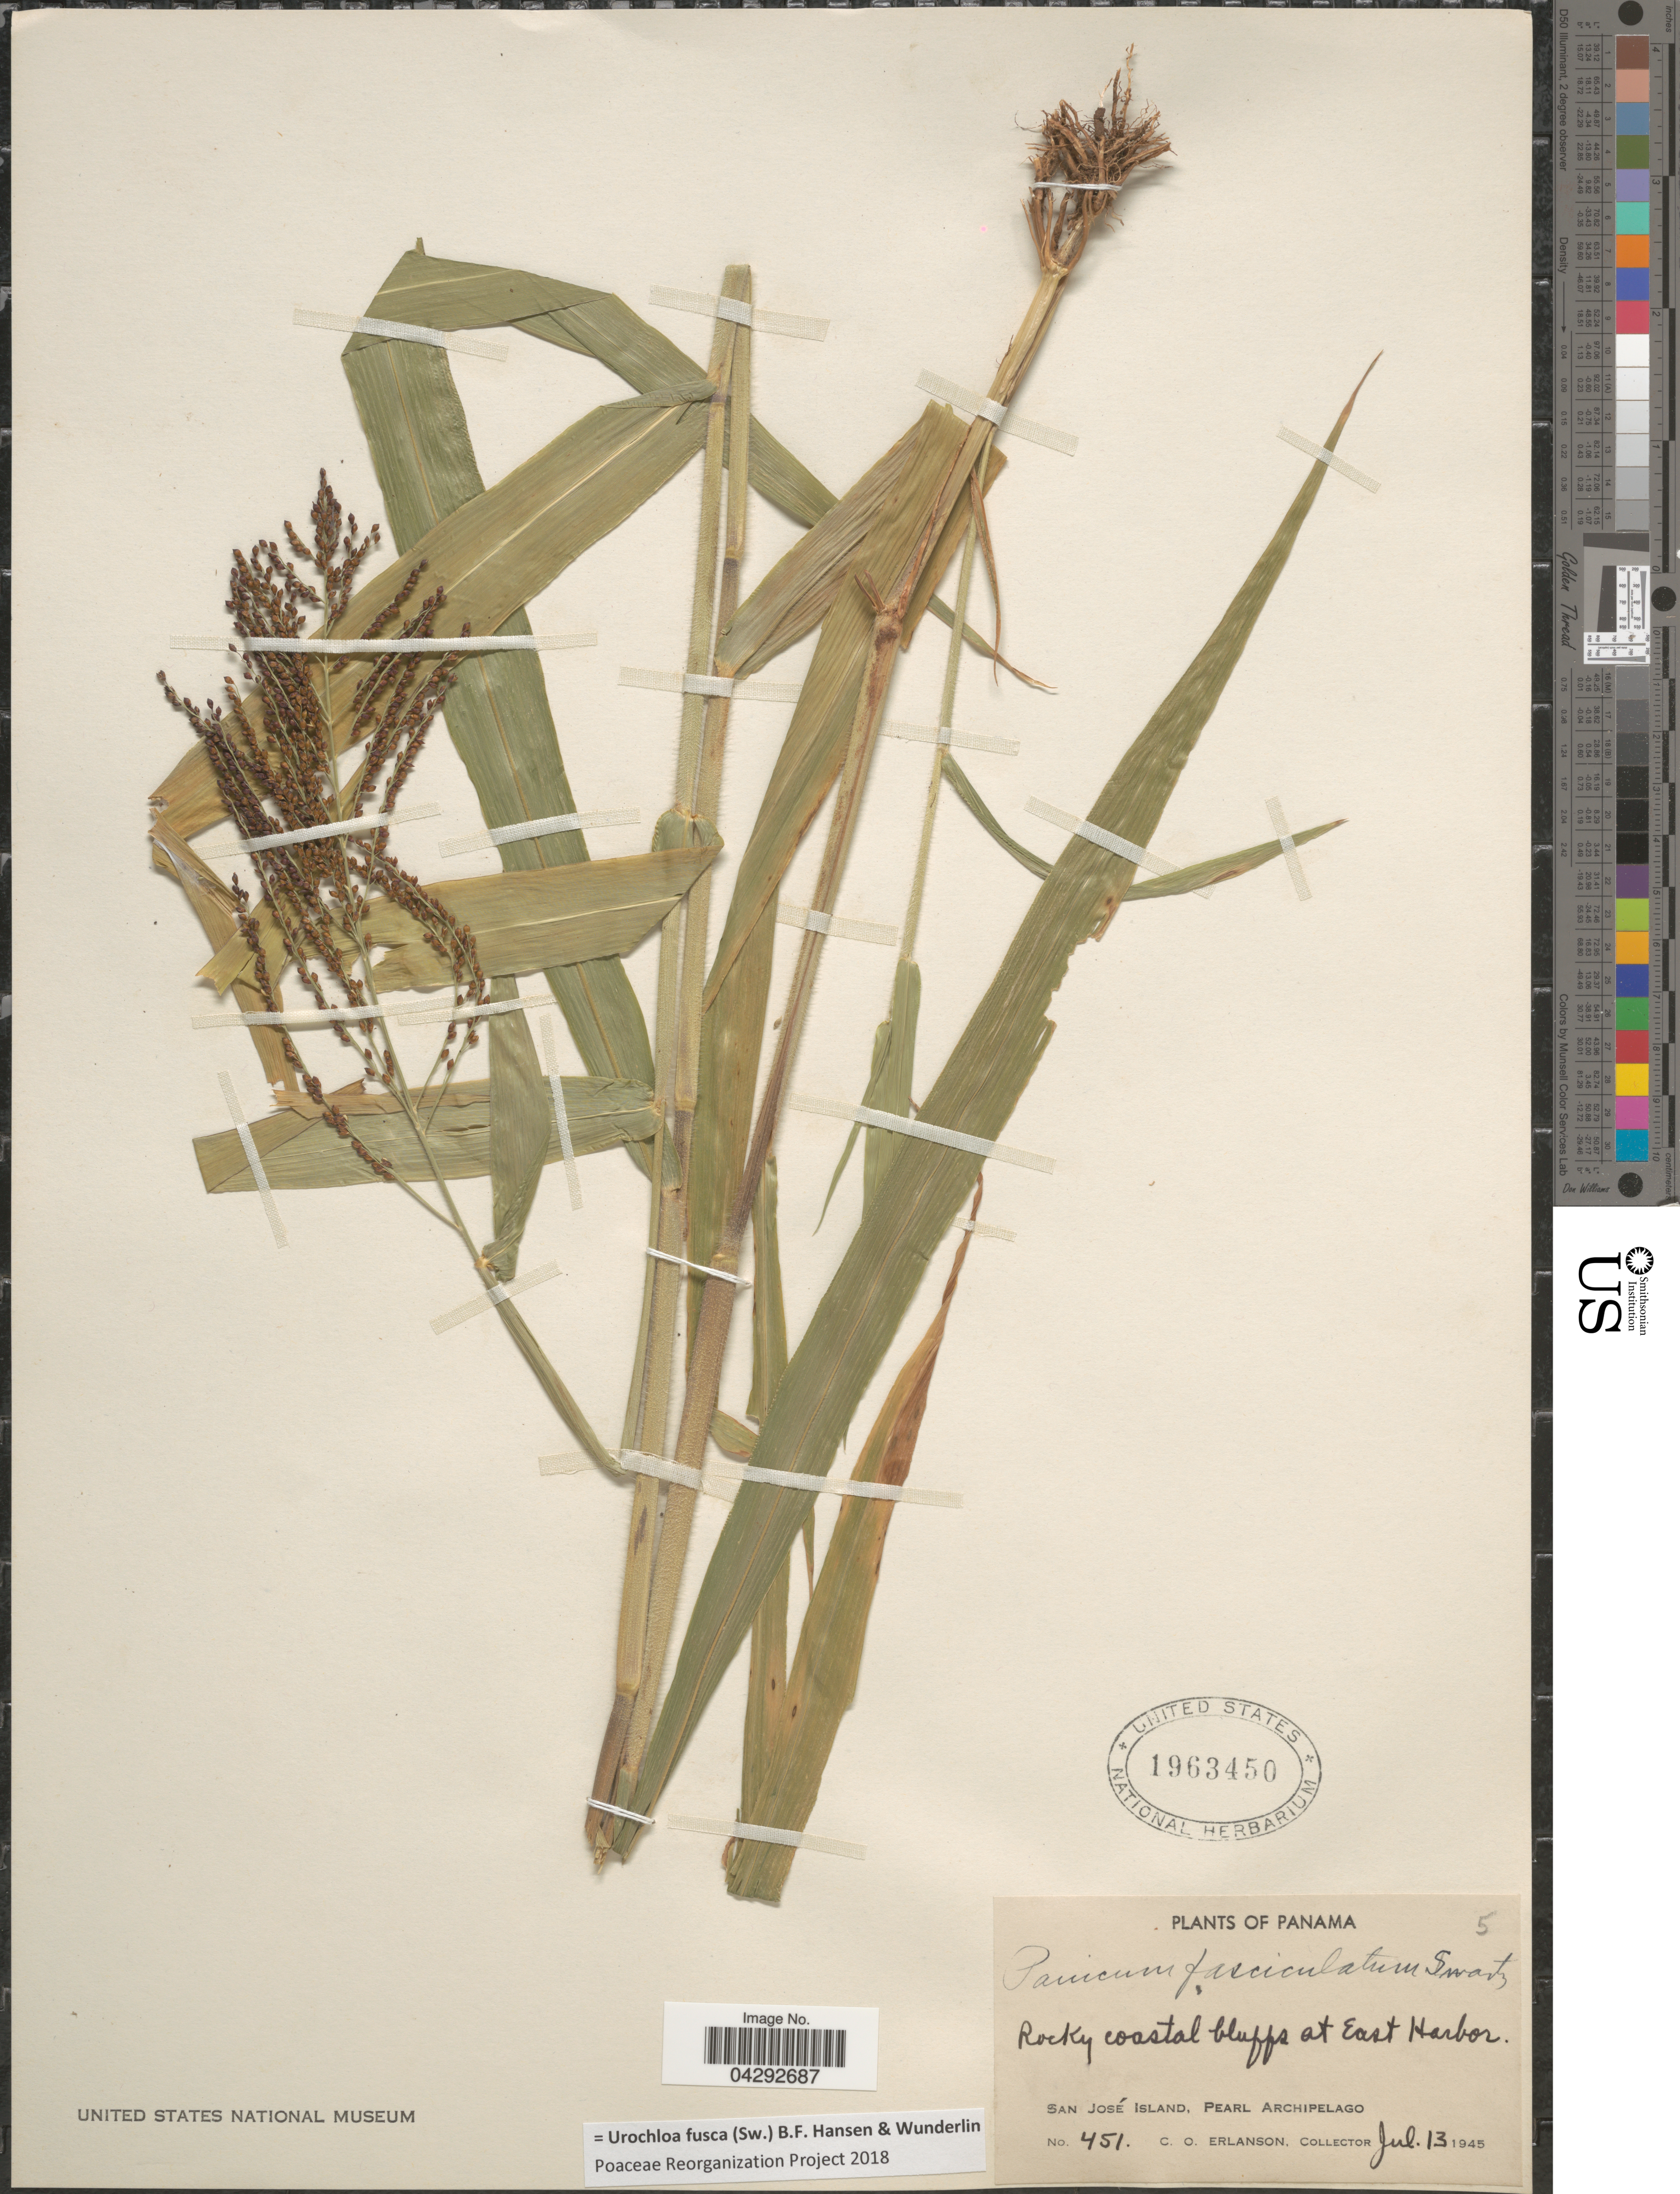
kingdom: Plantae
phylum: Tracheophyta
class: Liliopsida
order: Poales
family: Poaceae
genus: Urochloa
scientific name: Urochloa fusca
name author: (Sw.) B.F. Hansen & Wunderlin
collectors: C. O. Erlanson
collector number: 451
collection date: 1945-07-13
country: Panama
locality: Rocky coastal bluffs at East Harbor. San José Island, Pearl Archipelago.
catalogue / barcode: US 1963450